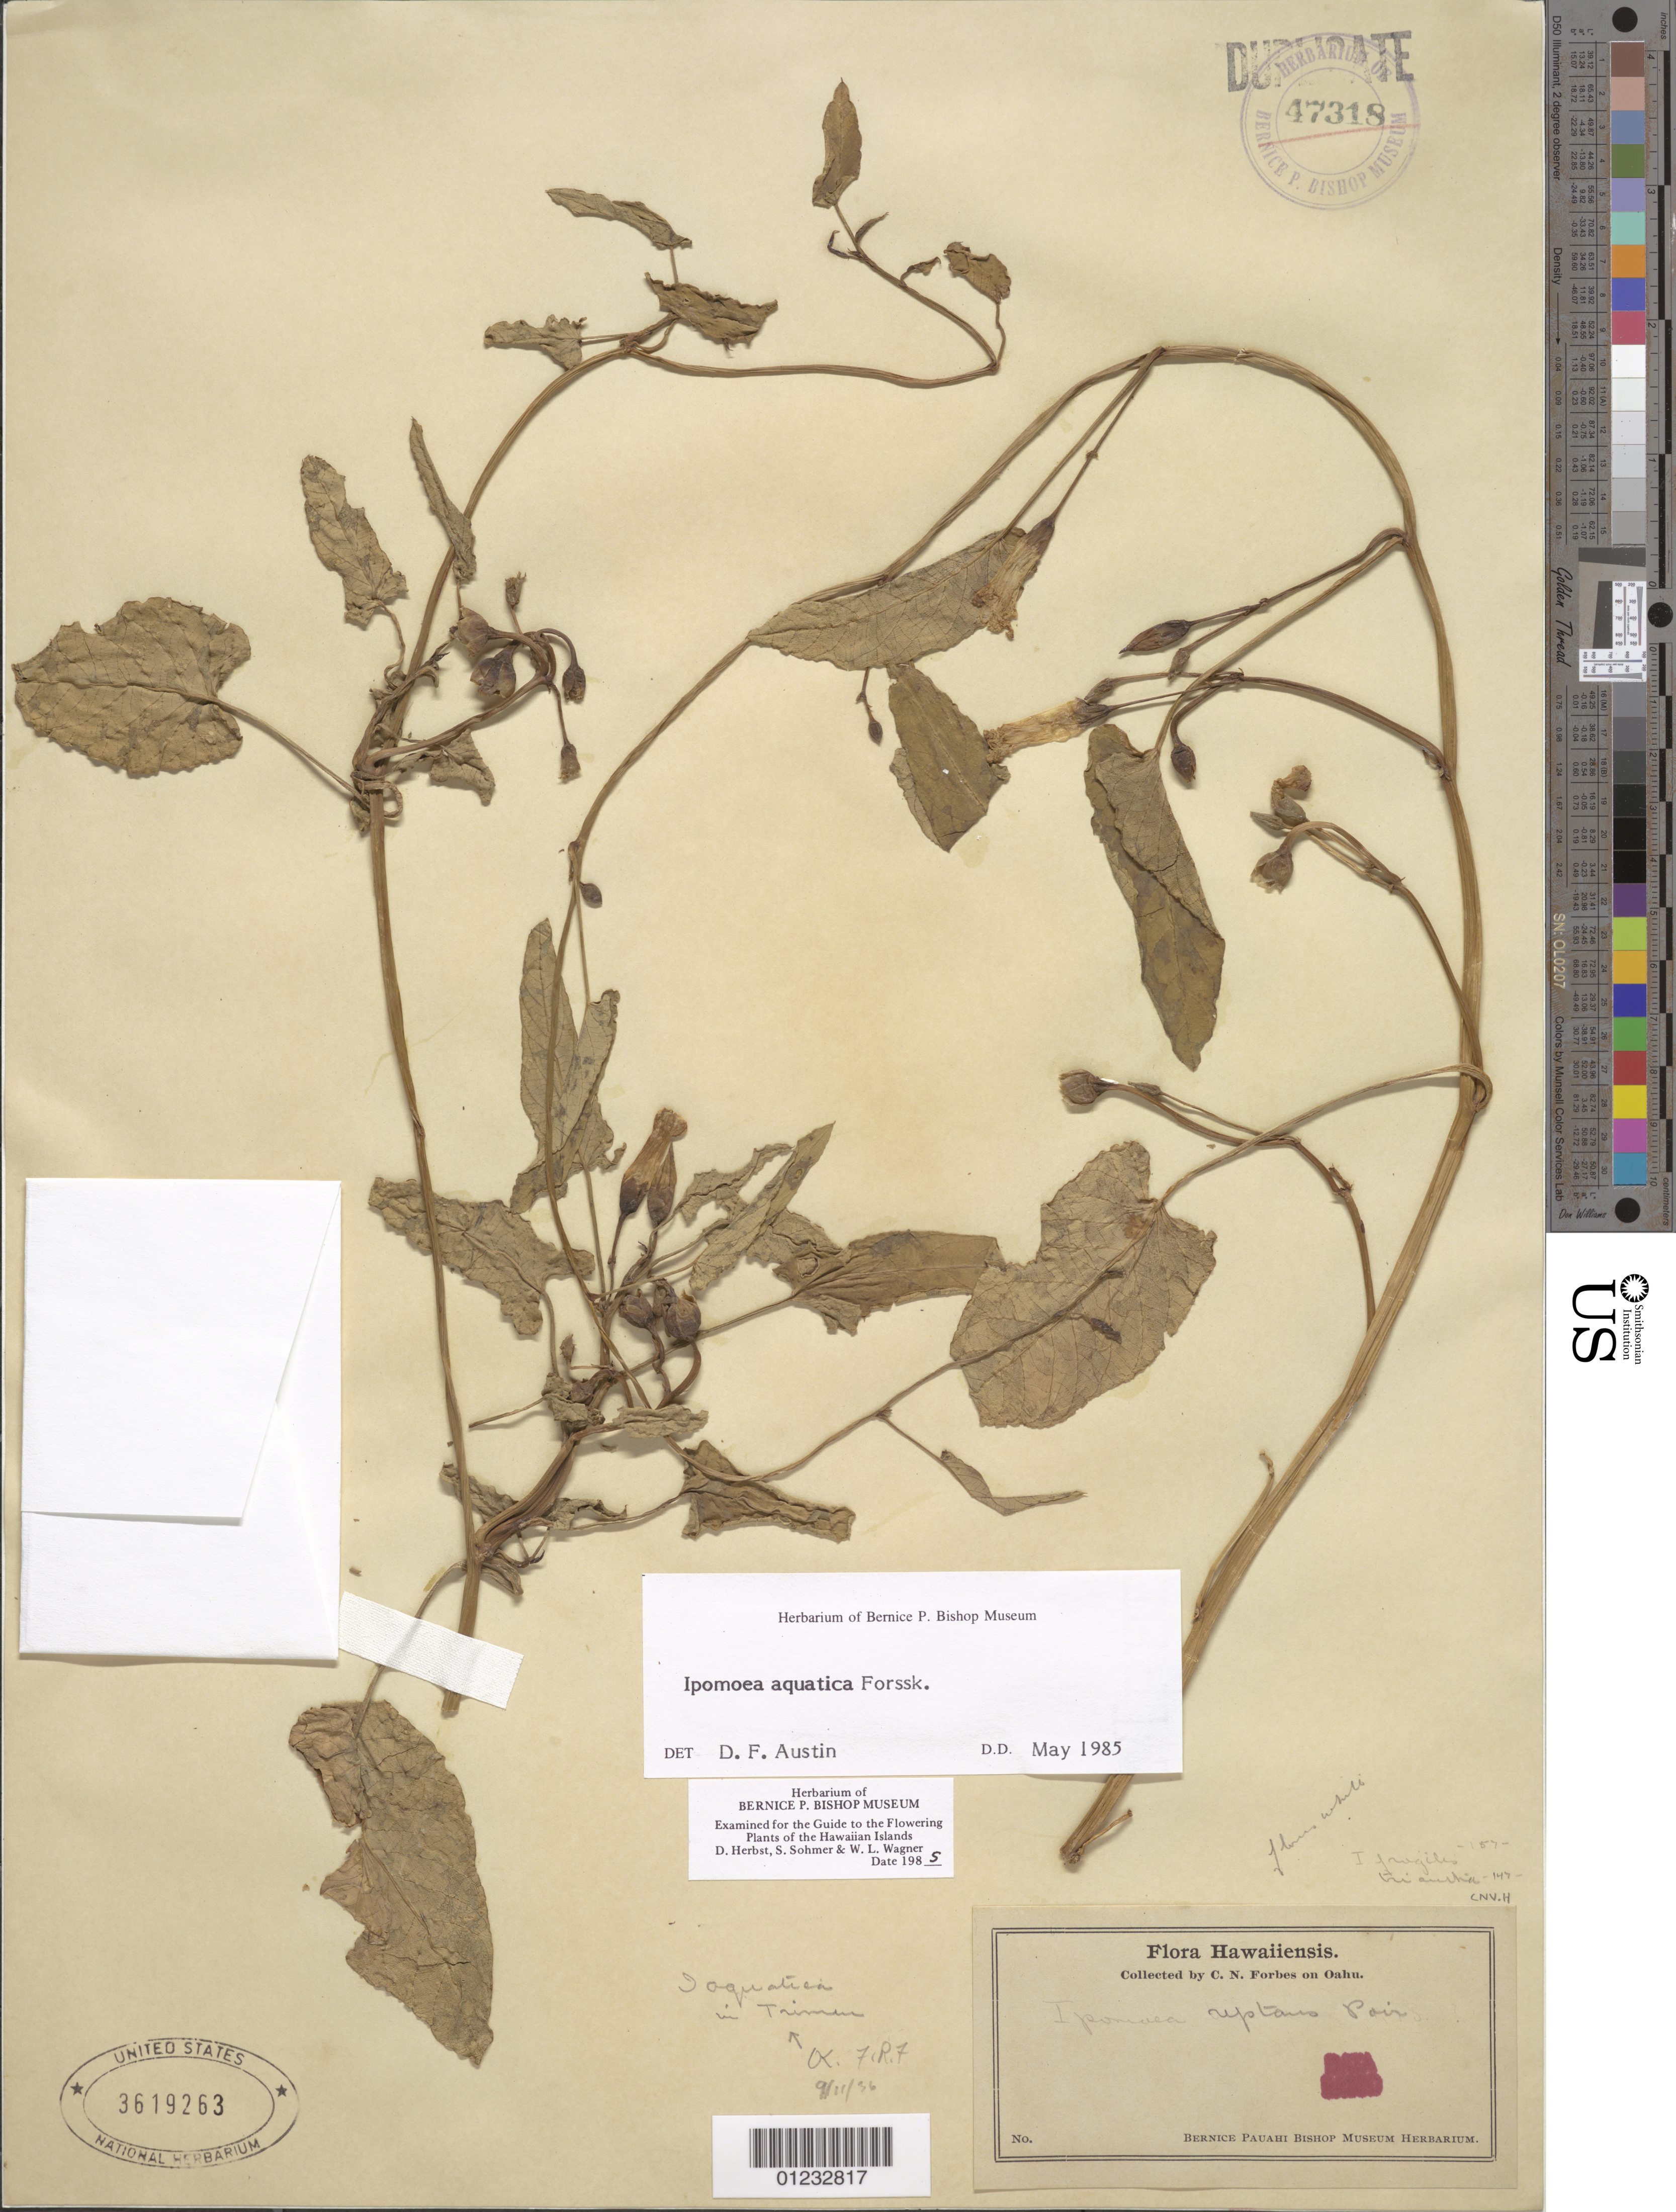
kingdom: Plantae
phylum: Tracheophyta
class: Magnoliopsida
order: Solanales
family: Convolvulaceae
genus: Ipomoea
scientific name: Ipomoea aquatica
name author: Forssk.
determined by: Austin, D. F.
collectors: C. N. Forbes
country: United States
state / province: Hawaii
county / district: Honolulu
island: Oahu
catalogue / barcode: US 3619263